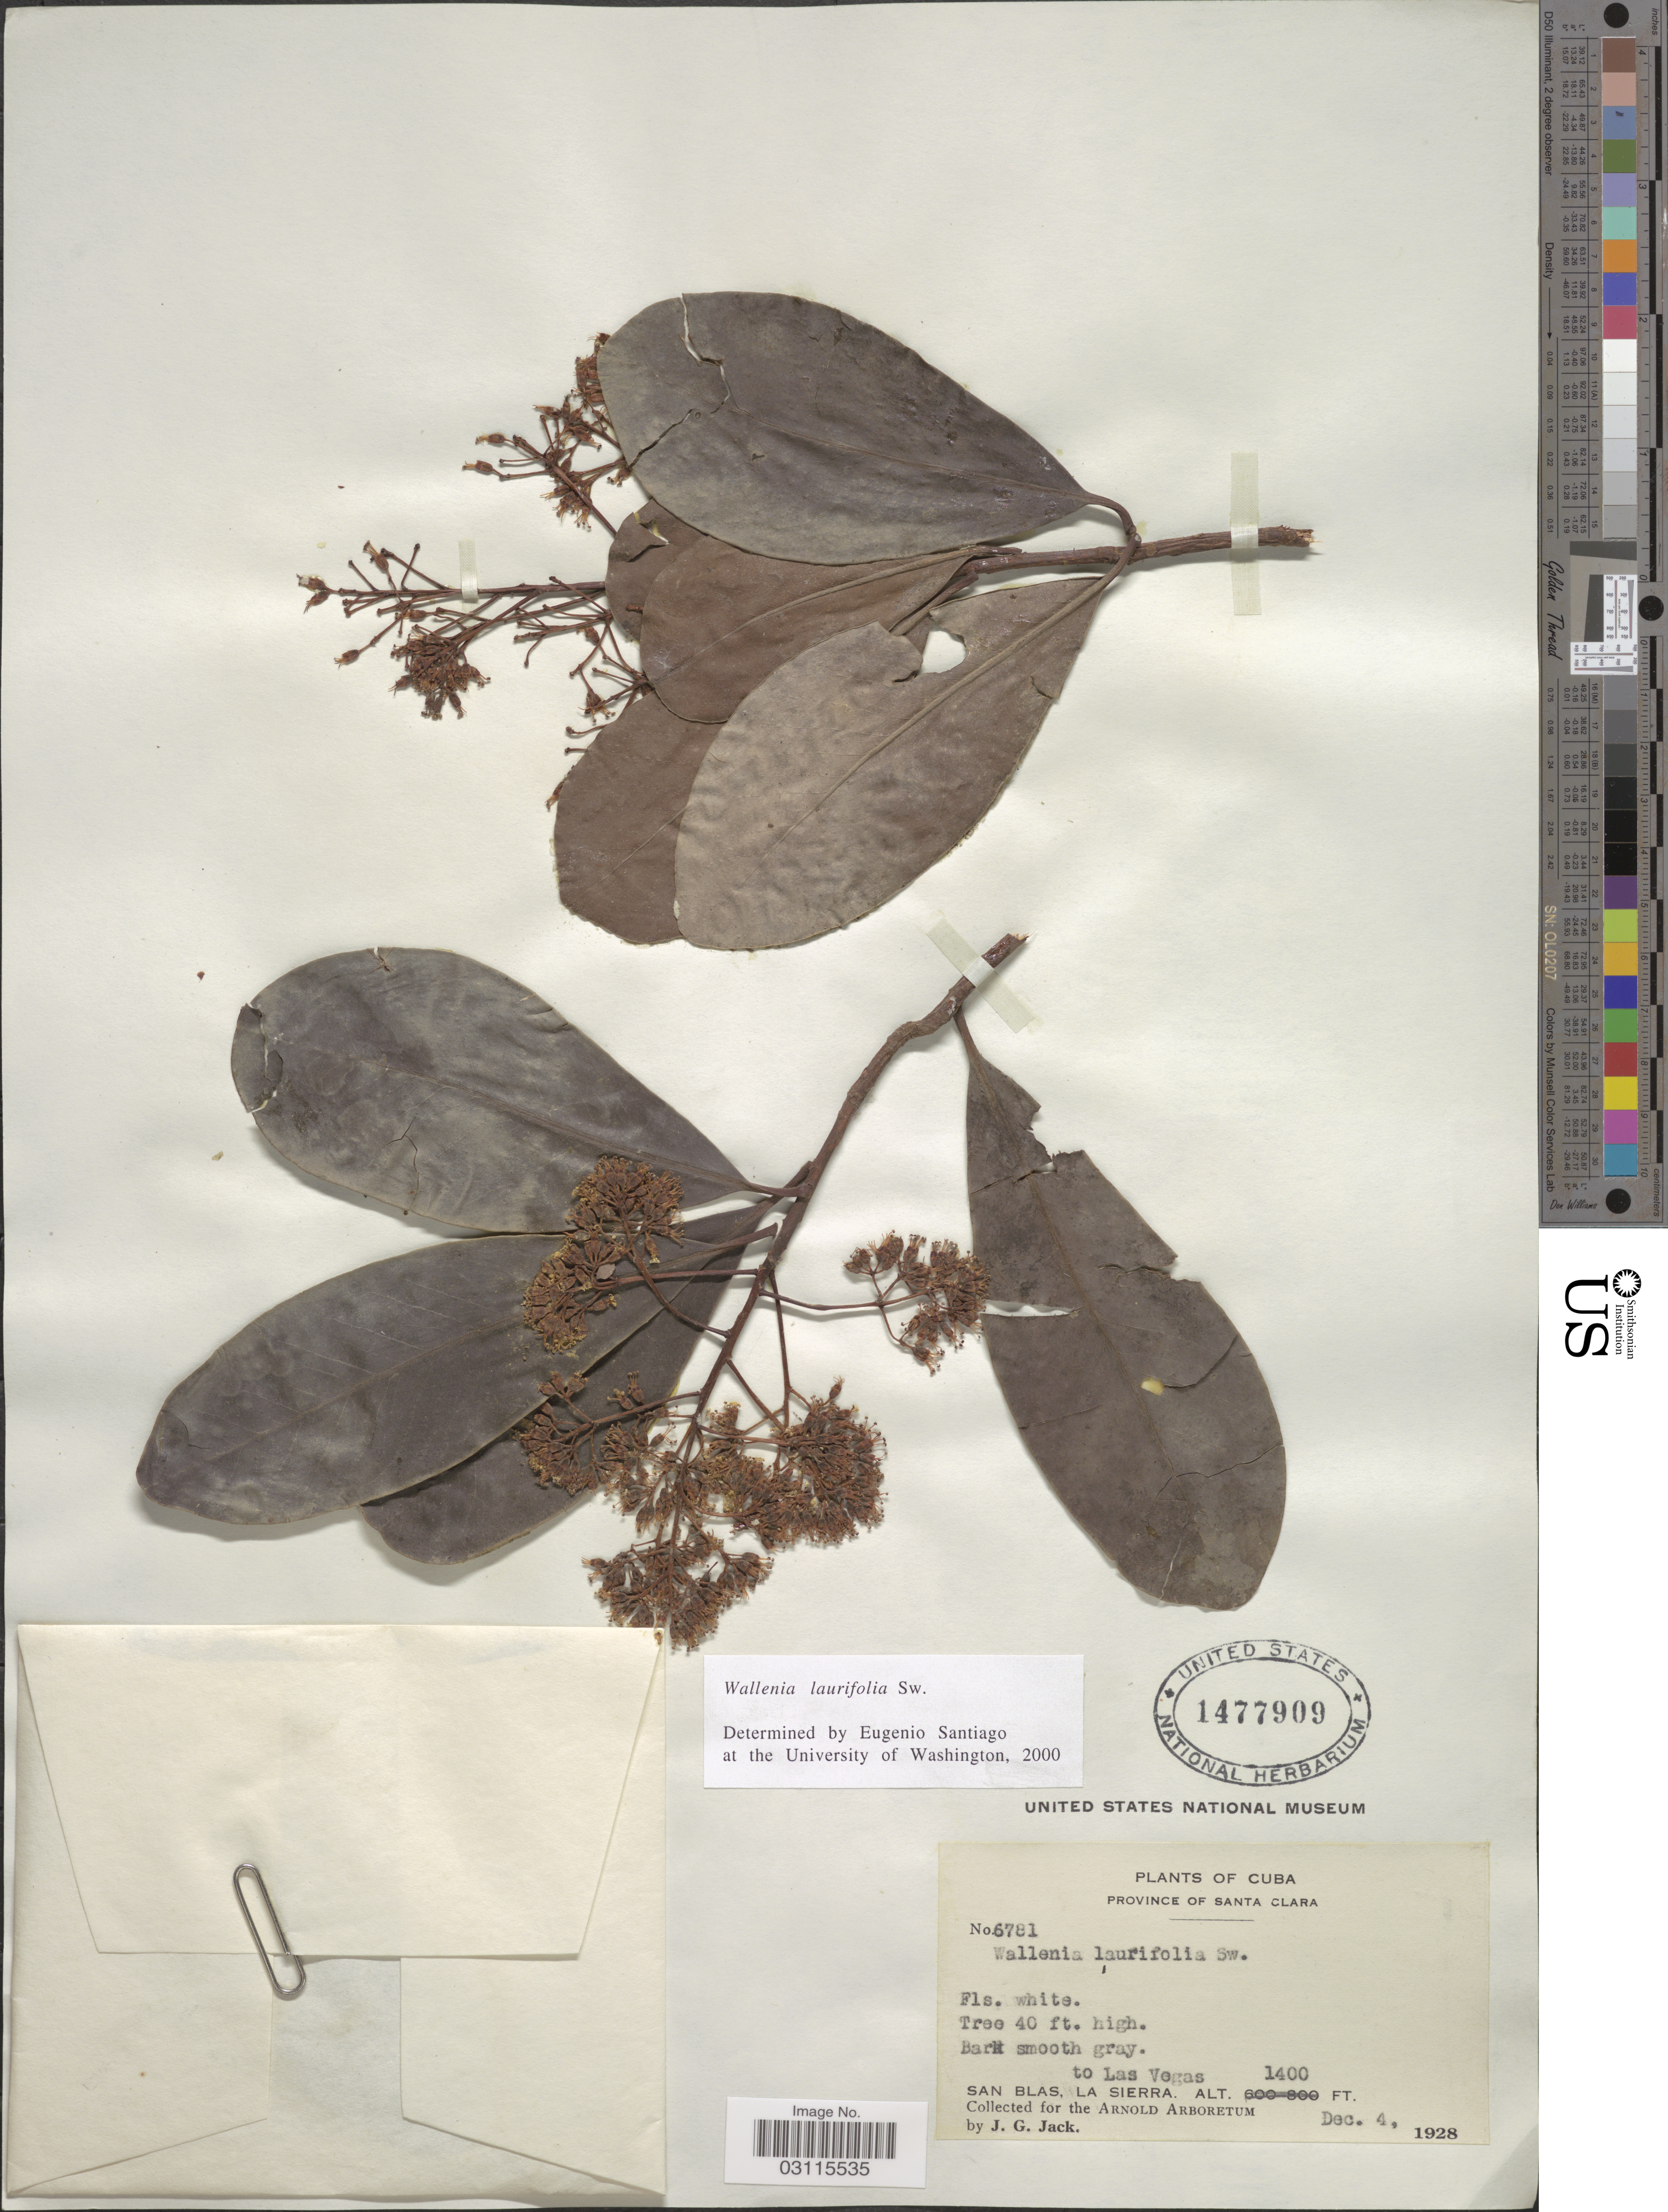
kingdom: Plantae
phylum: Tracheophyta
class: Magnoliopsida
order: Ericales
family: Primulaceae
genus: Wallenia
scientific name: Wallenia laurifolia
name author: Sw.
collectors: J. G. Jack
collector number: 6781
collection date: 1928-12-04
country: Cuba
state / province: Las Villas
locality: Province of Santa Clara. To Las Vegas. San Blas, La Sierra.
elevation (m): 427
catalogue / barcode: US 1477909